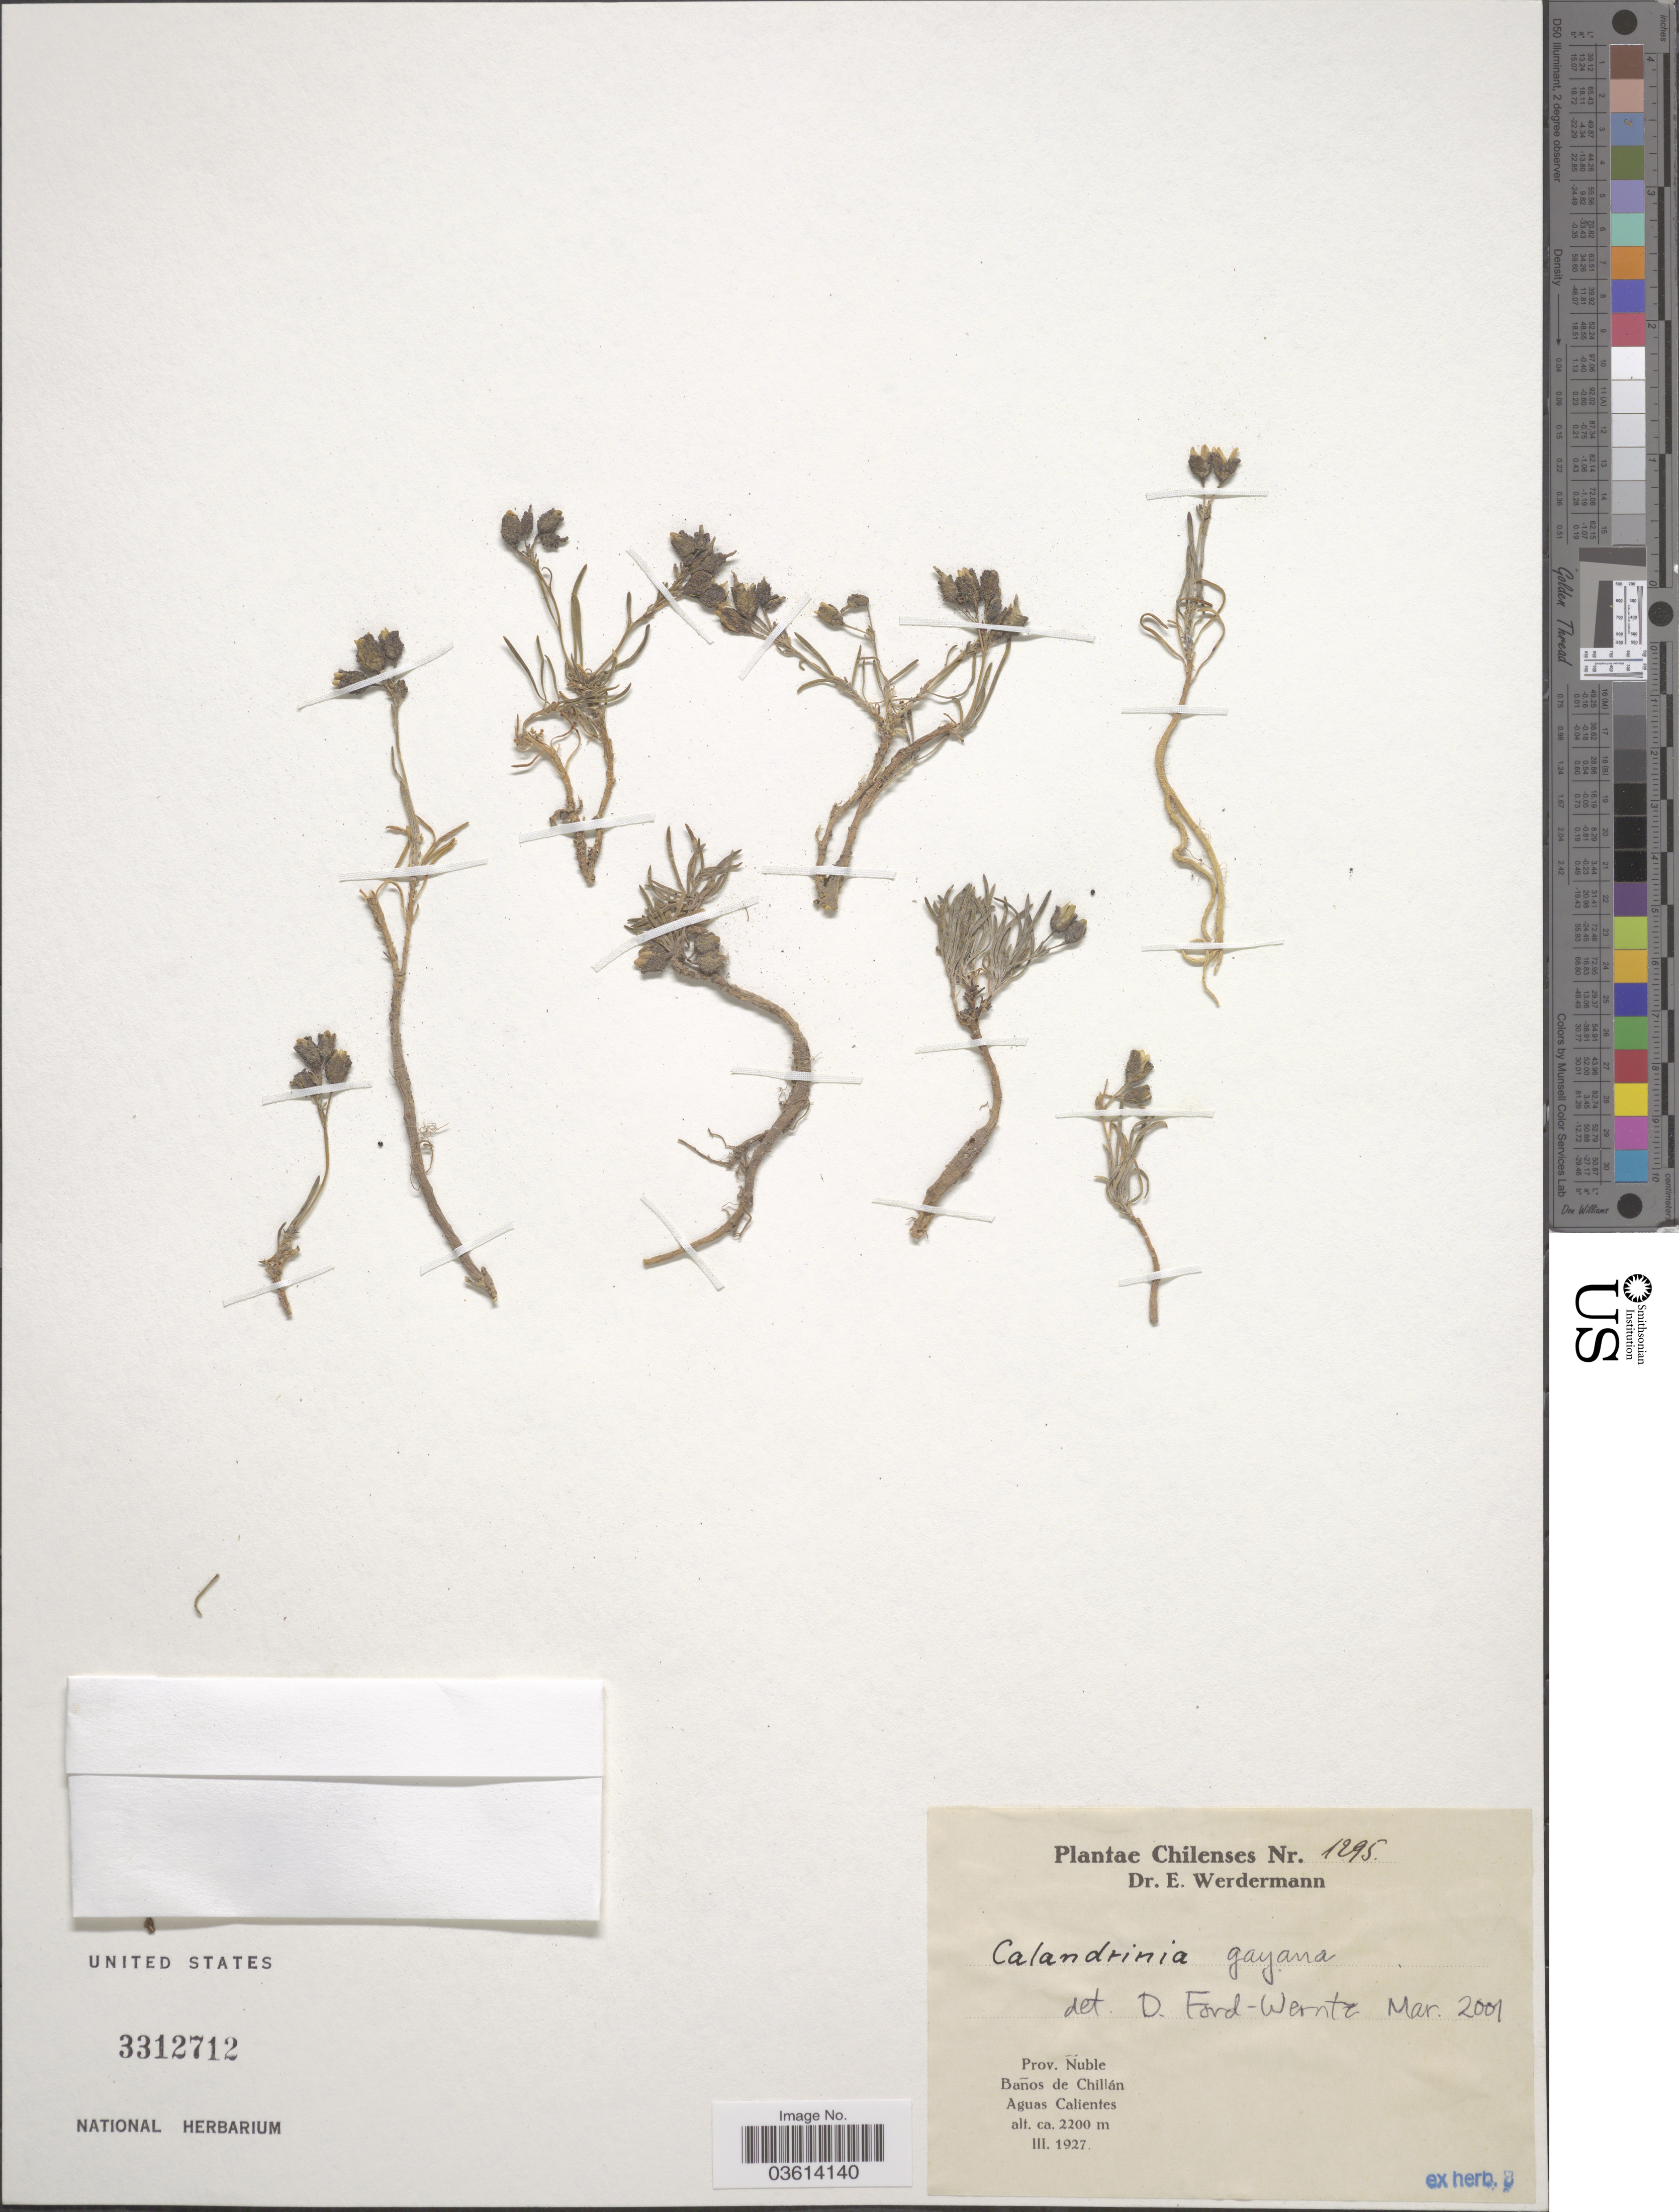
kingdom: Plantae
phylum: Tracheophyta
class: Magnoliopsida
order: Caryophyllales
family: Montiaceae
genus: Montiopsis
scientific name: Montiopsis gayana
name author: (Barnéoud) D.I. Ford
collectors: E. Werdermann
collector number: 1295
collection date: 1927-03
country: Chile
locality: Prov. Ñuble. Baños de Chillán. Aguas de Calientes.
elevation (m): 2200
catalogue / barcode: US 3312712